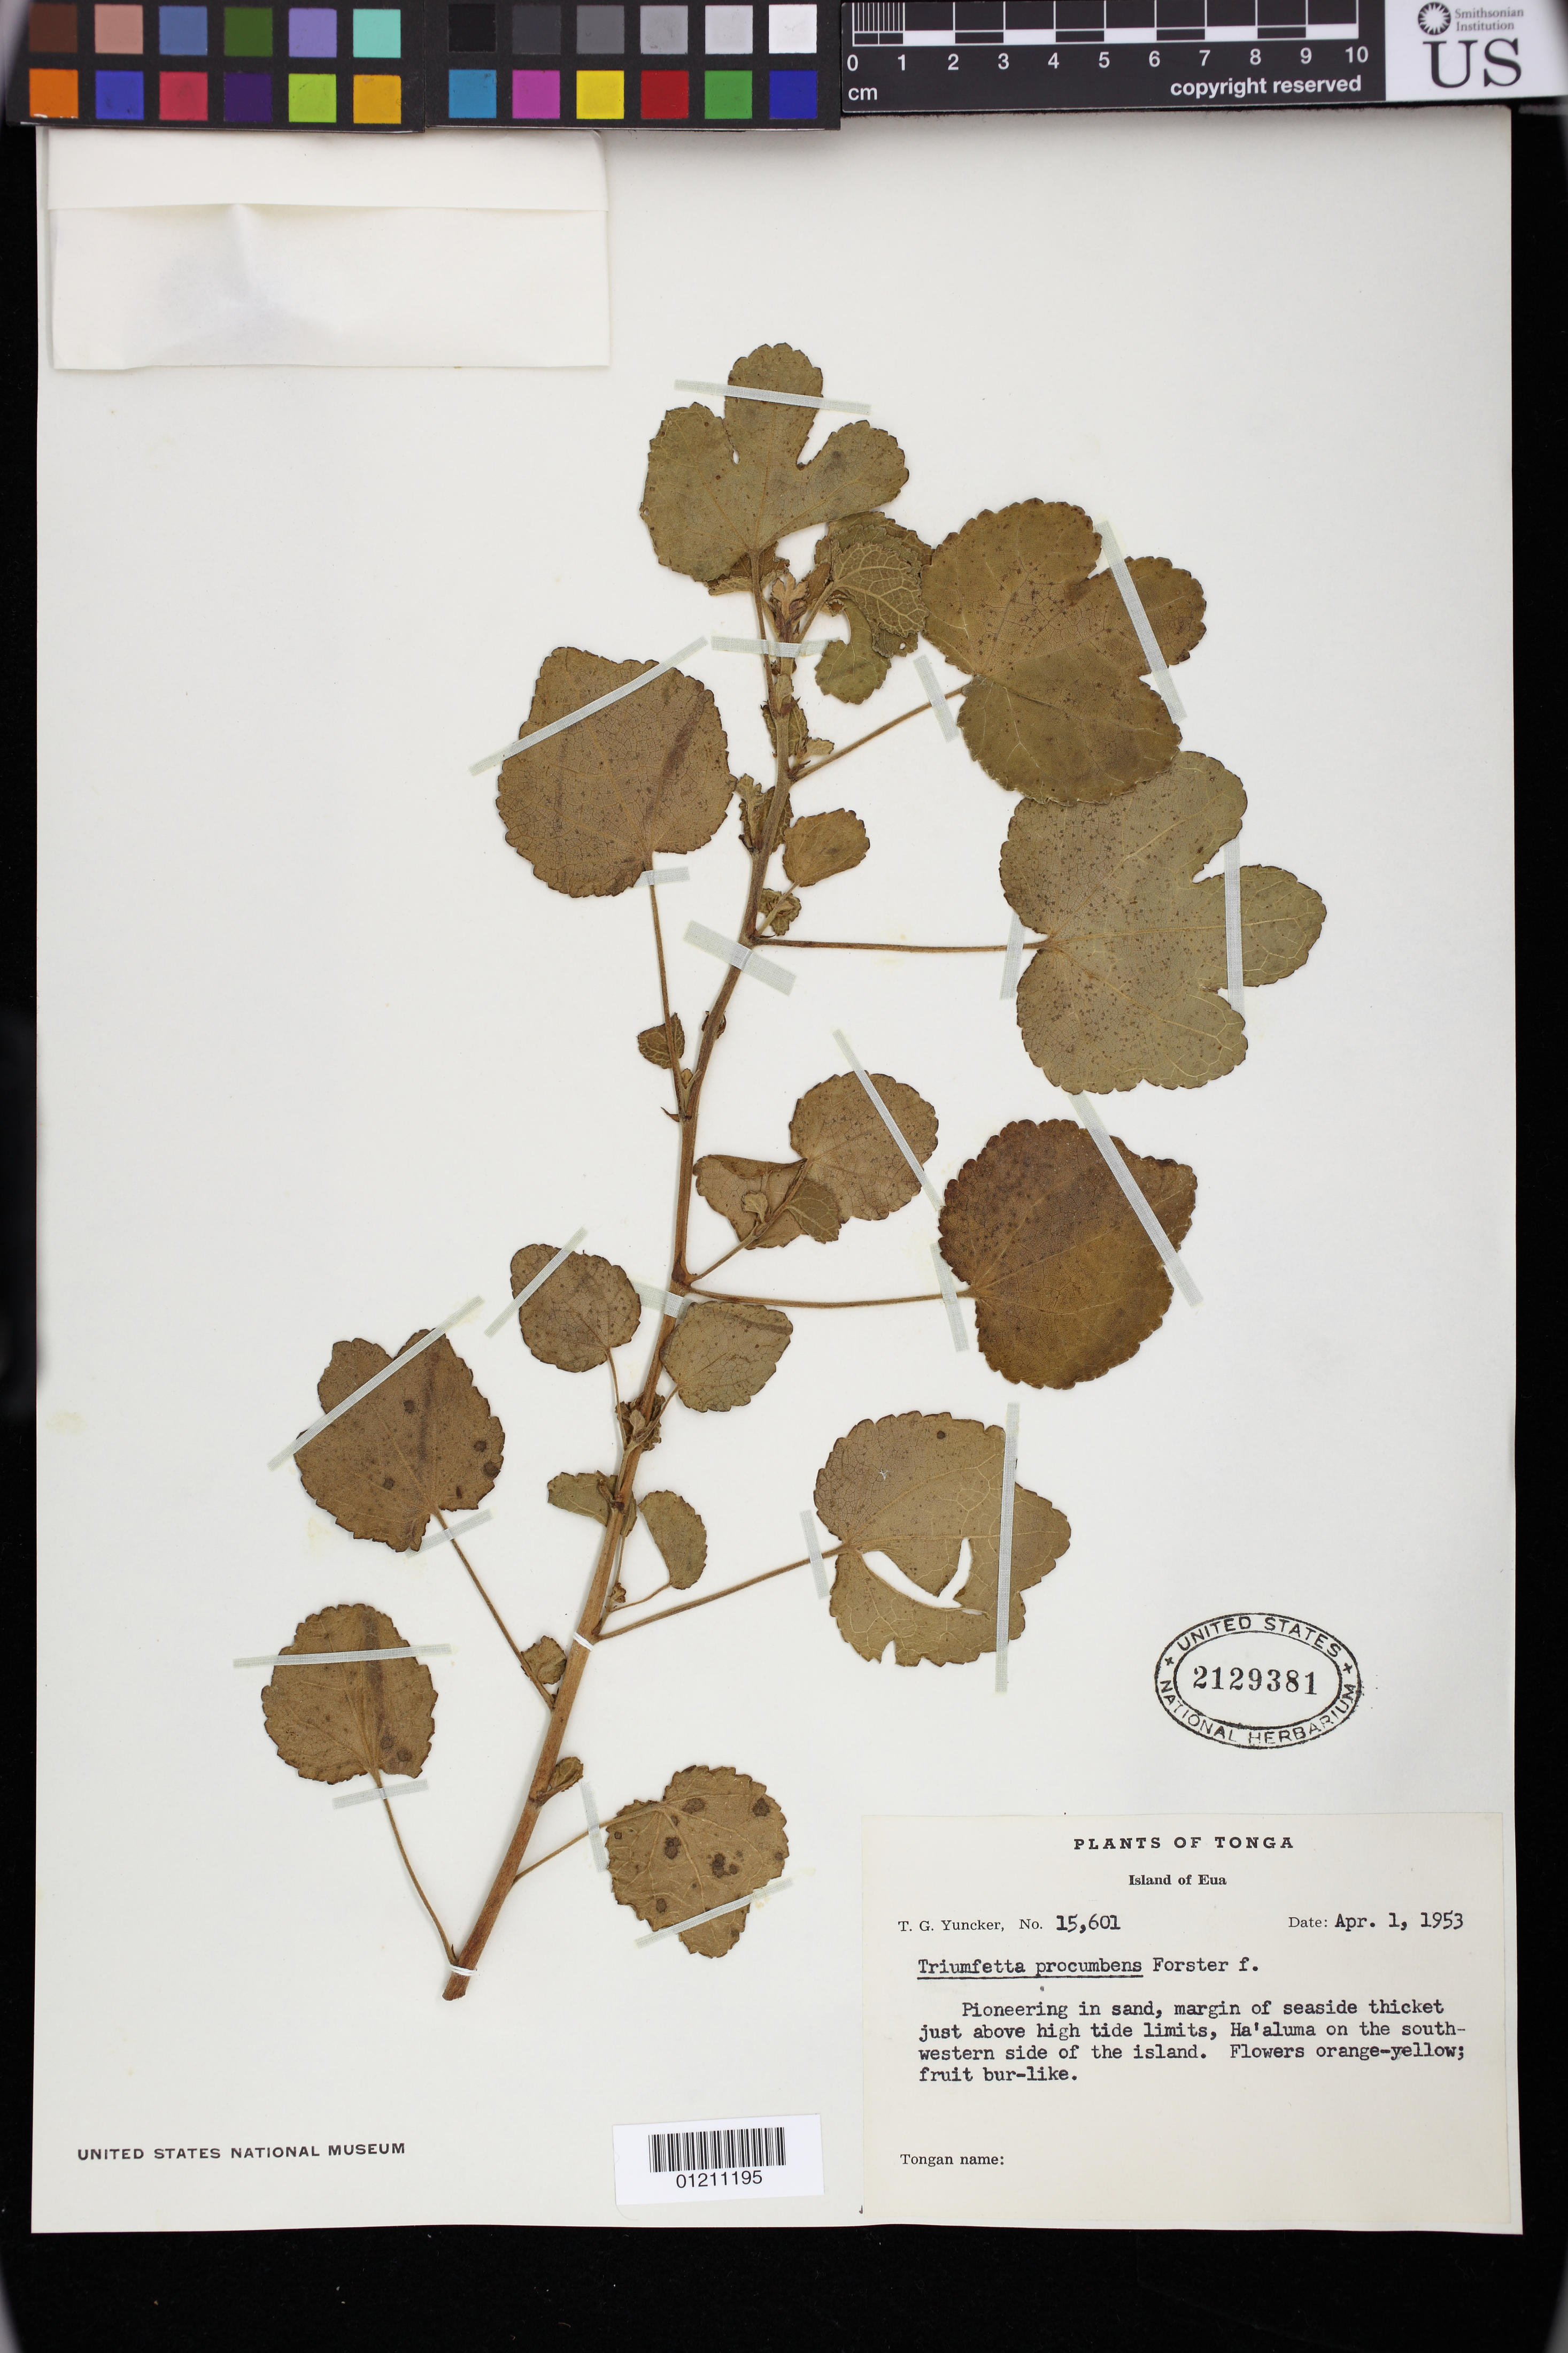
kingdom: Plantae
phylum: Tracheophyta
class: Magnoliopsida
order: Malvales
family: Malvaceae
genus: Triumfetta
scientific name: Triumfetta procumbens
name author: G. Forst.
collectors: T. G. Yuncker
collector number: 15601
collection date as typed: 04 Jan 1953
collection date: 1953-01-04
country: Tonga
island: Eua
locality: Tonga: Island of Eua, Ha'aluma on south-western side of the island.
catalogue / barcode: US 2129381